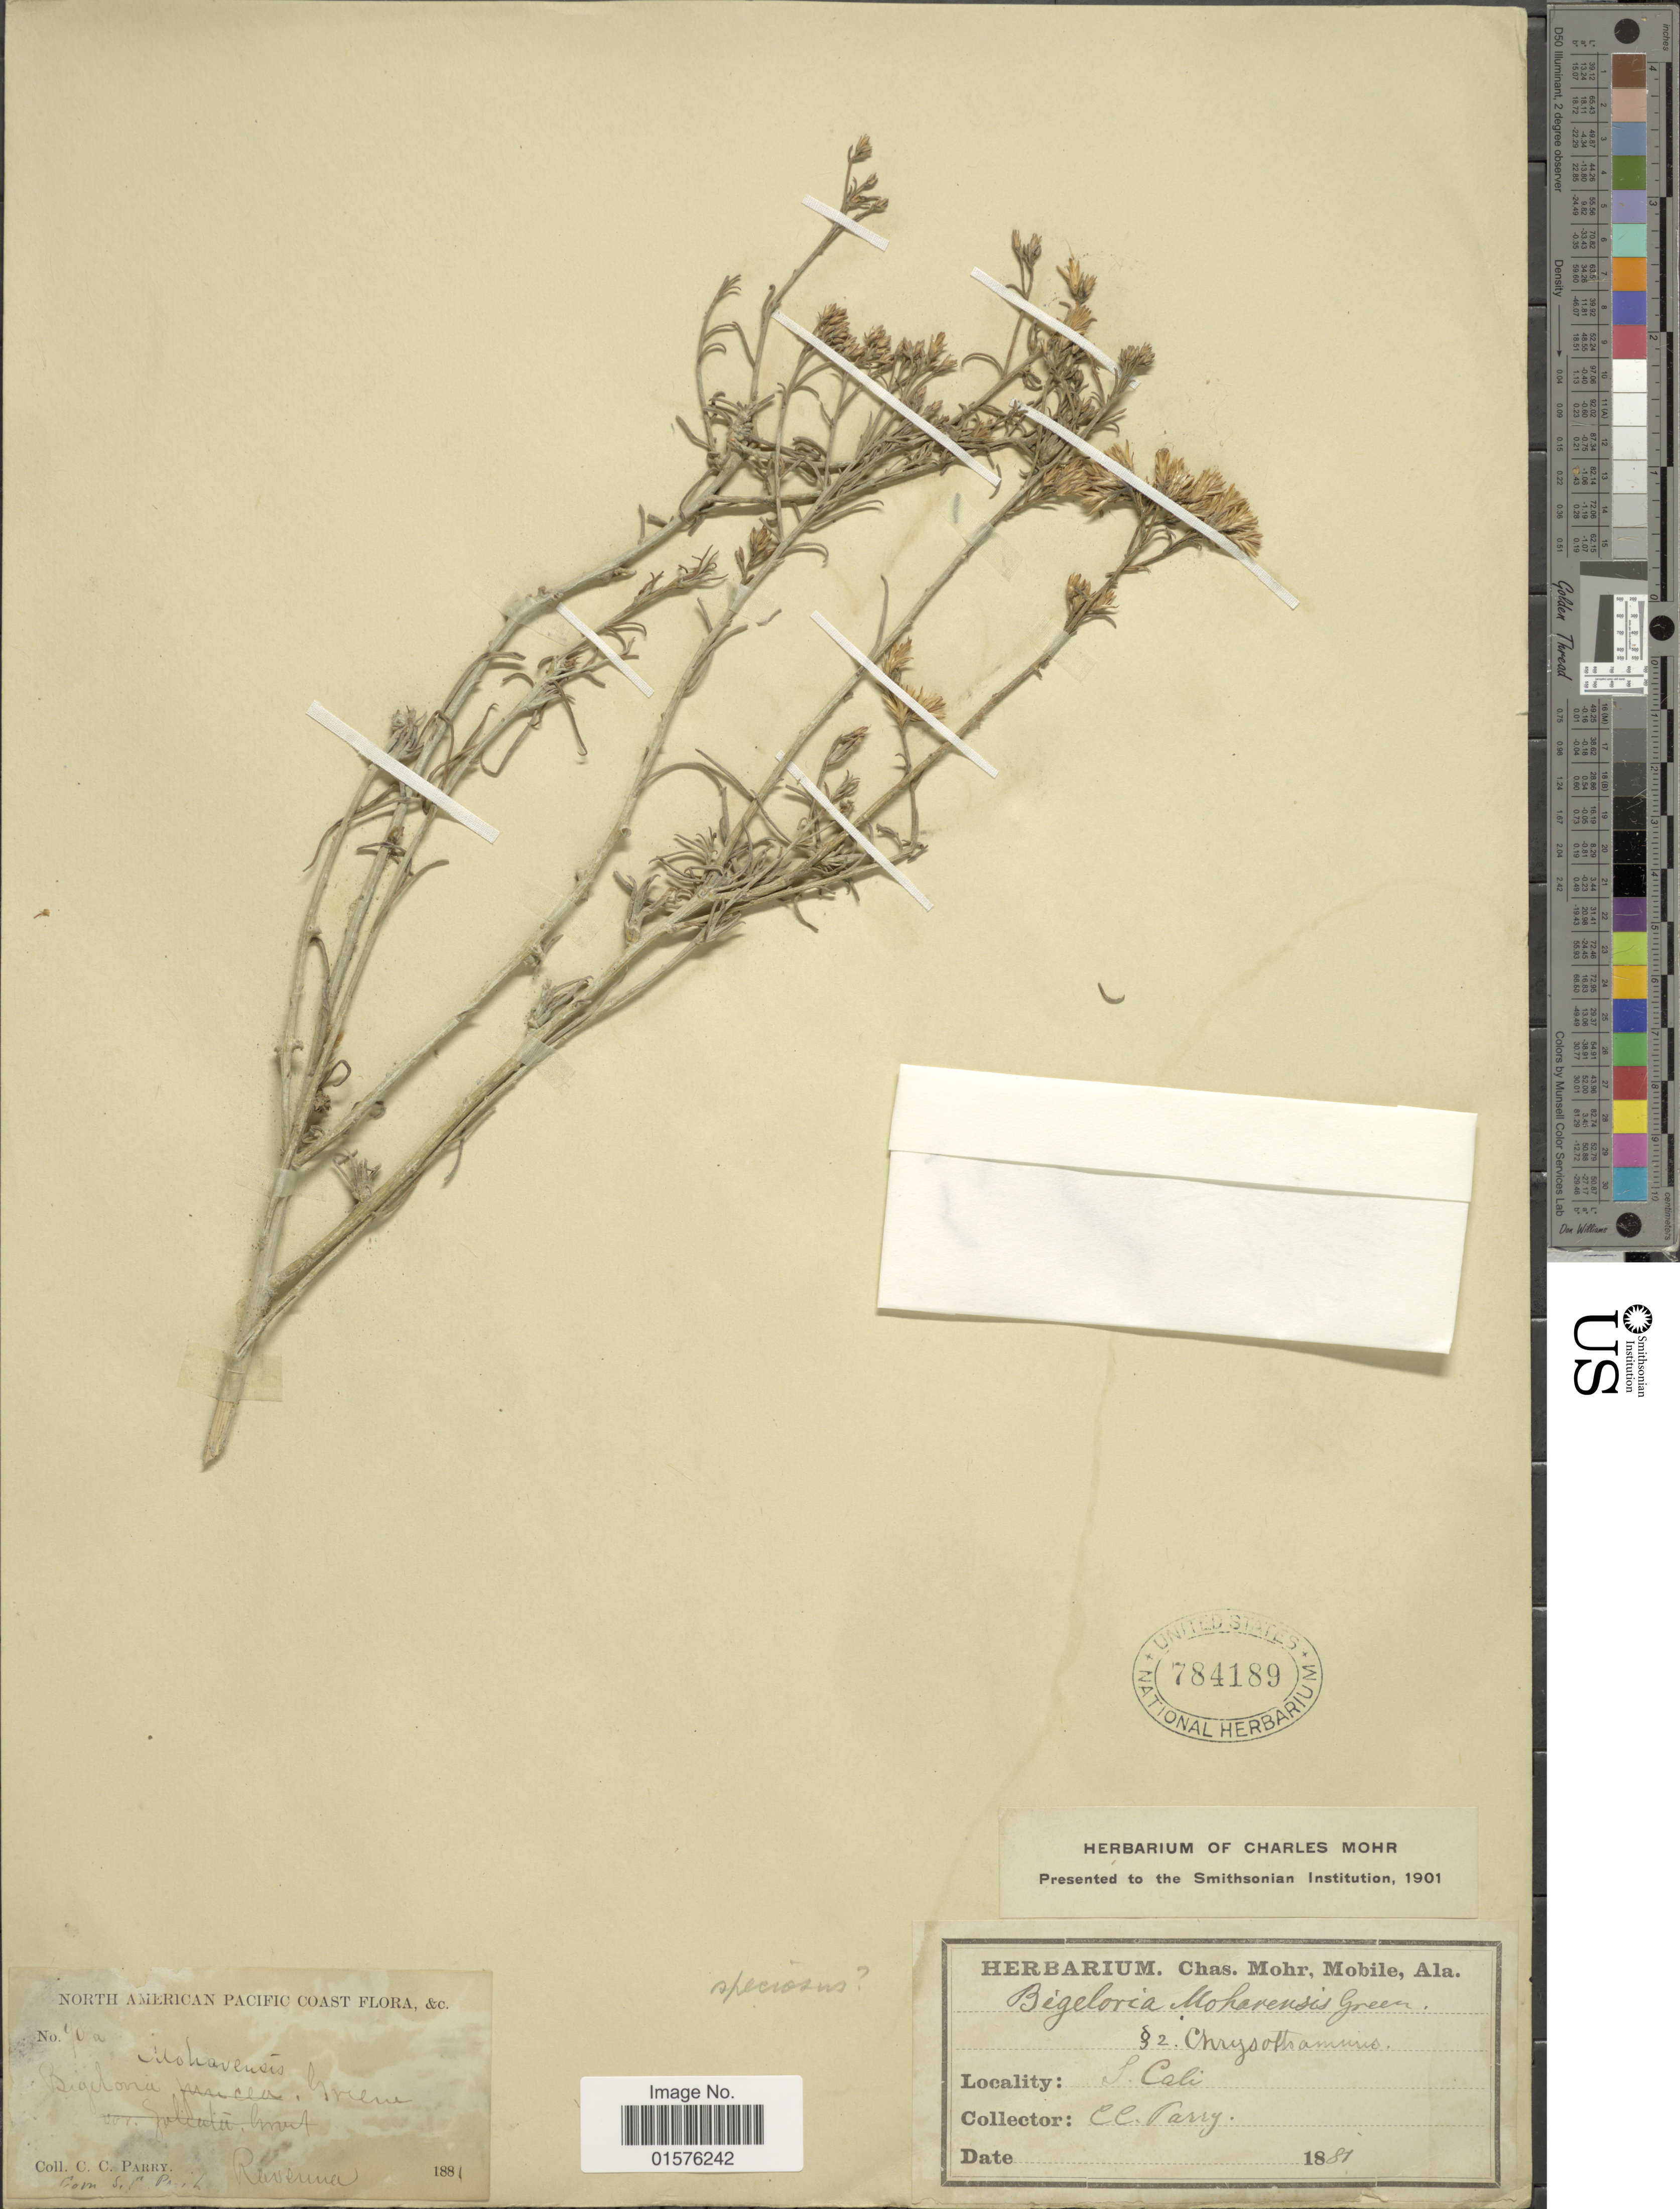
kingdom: Plantae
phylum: Tracheophyta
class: Magnoliopsida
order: Asterales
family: Asteraceae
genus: Ericameria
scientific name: Ericameria nauseosa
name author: (Pall. ex Pursh) G.L. Nesom & G.I. Baird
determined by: Urbatsch, Lowell E., Curator (LSU), Louisiana State University (UNITED STATES)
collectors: C. C. Parry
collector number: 90a*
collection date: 1881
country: United States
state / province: California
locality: North American Pacific Coast, S. Cali.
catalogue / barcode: US 784189